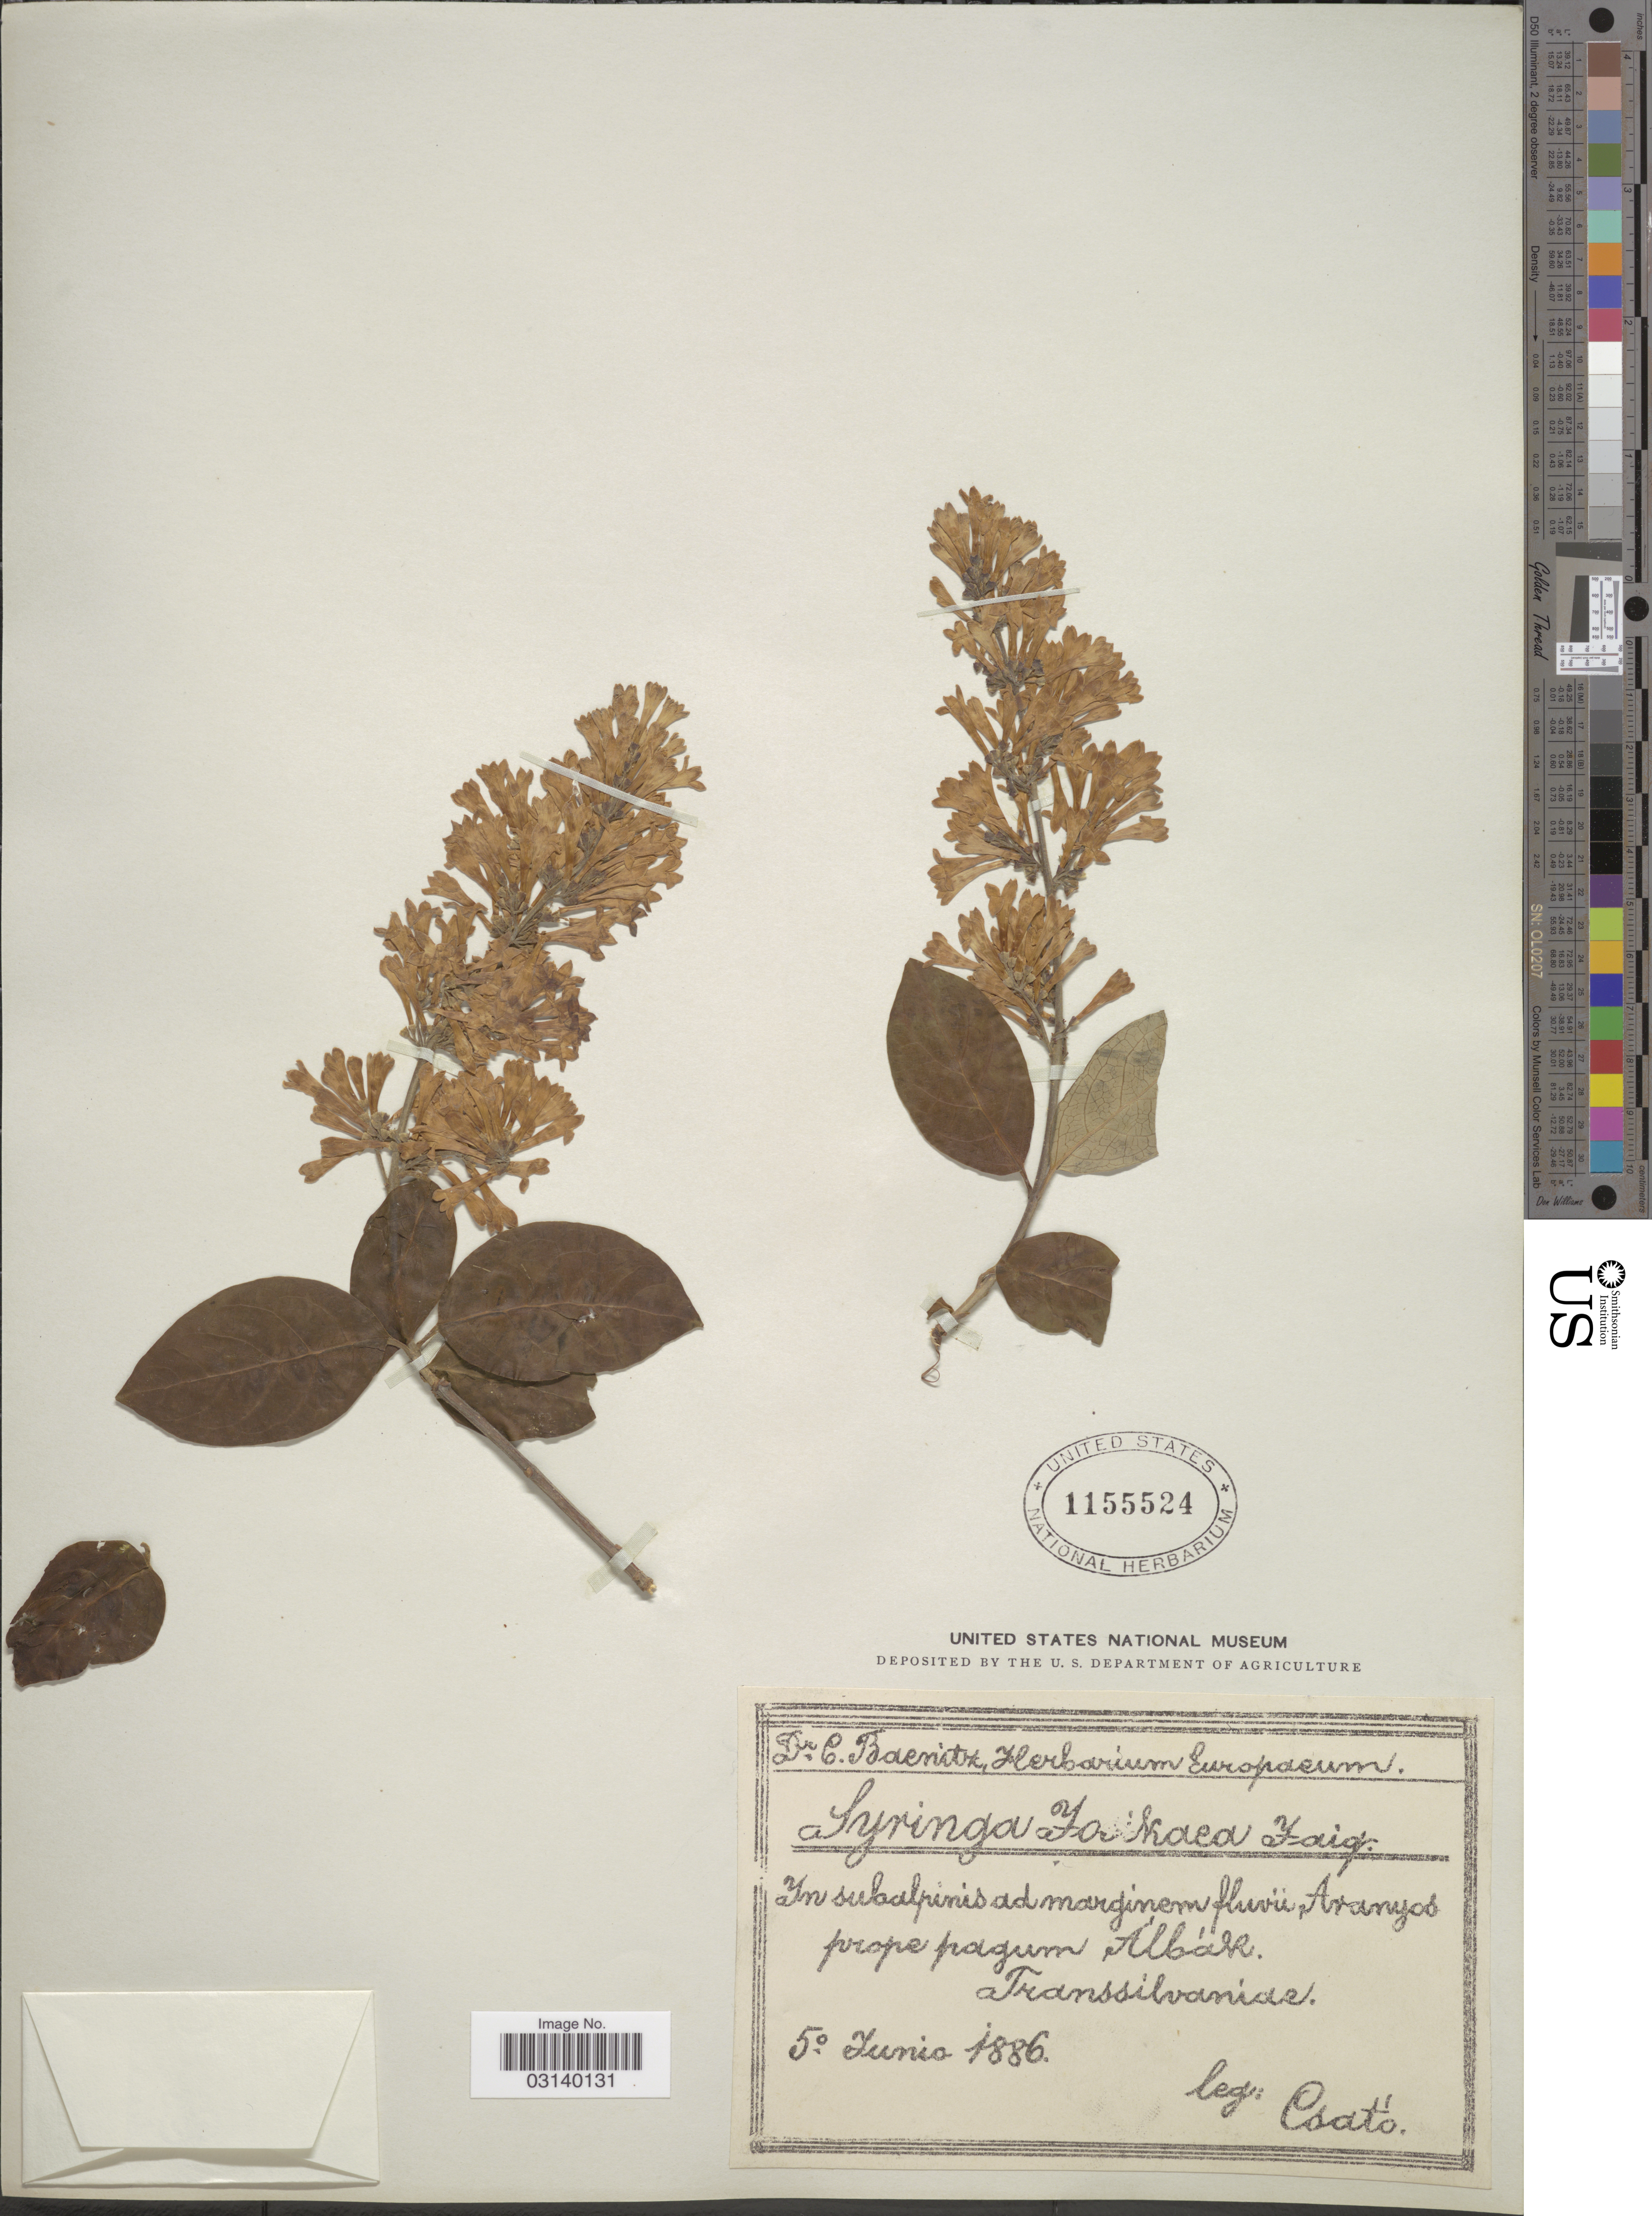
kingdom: Plantae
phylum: Tracheophyta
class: Magnoliopsida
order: Lamiales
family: Oleaceae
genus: Syringa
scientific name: Syringa josikaea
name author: J. Jacq. ex Rchb.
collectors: Csató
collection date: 1886-06-05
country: Romania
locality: In subalpinis ad marginem fluvii Aranyos prope pagum Albák. Transsilvaniae.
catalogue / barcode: US 1155524